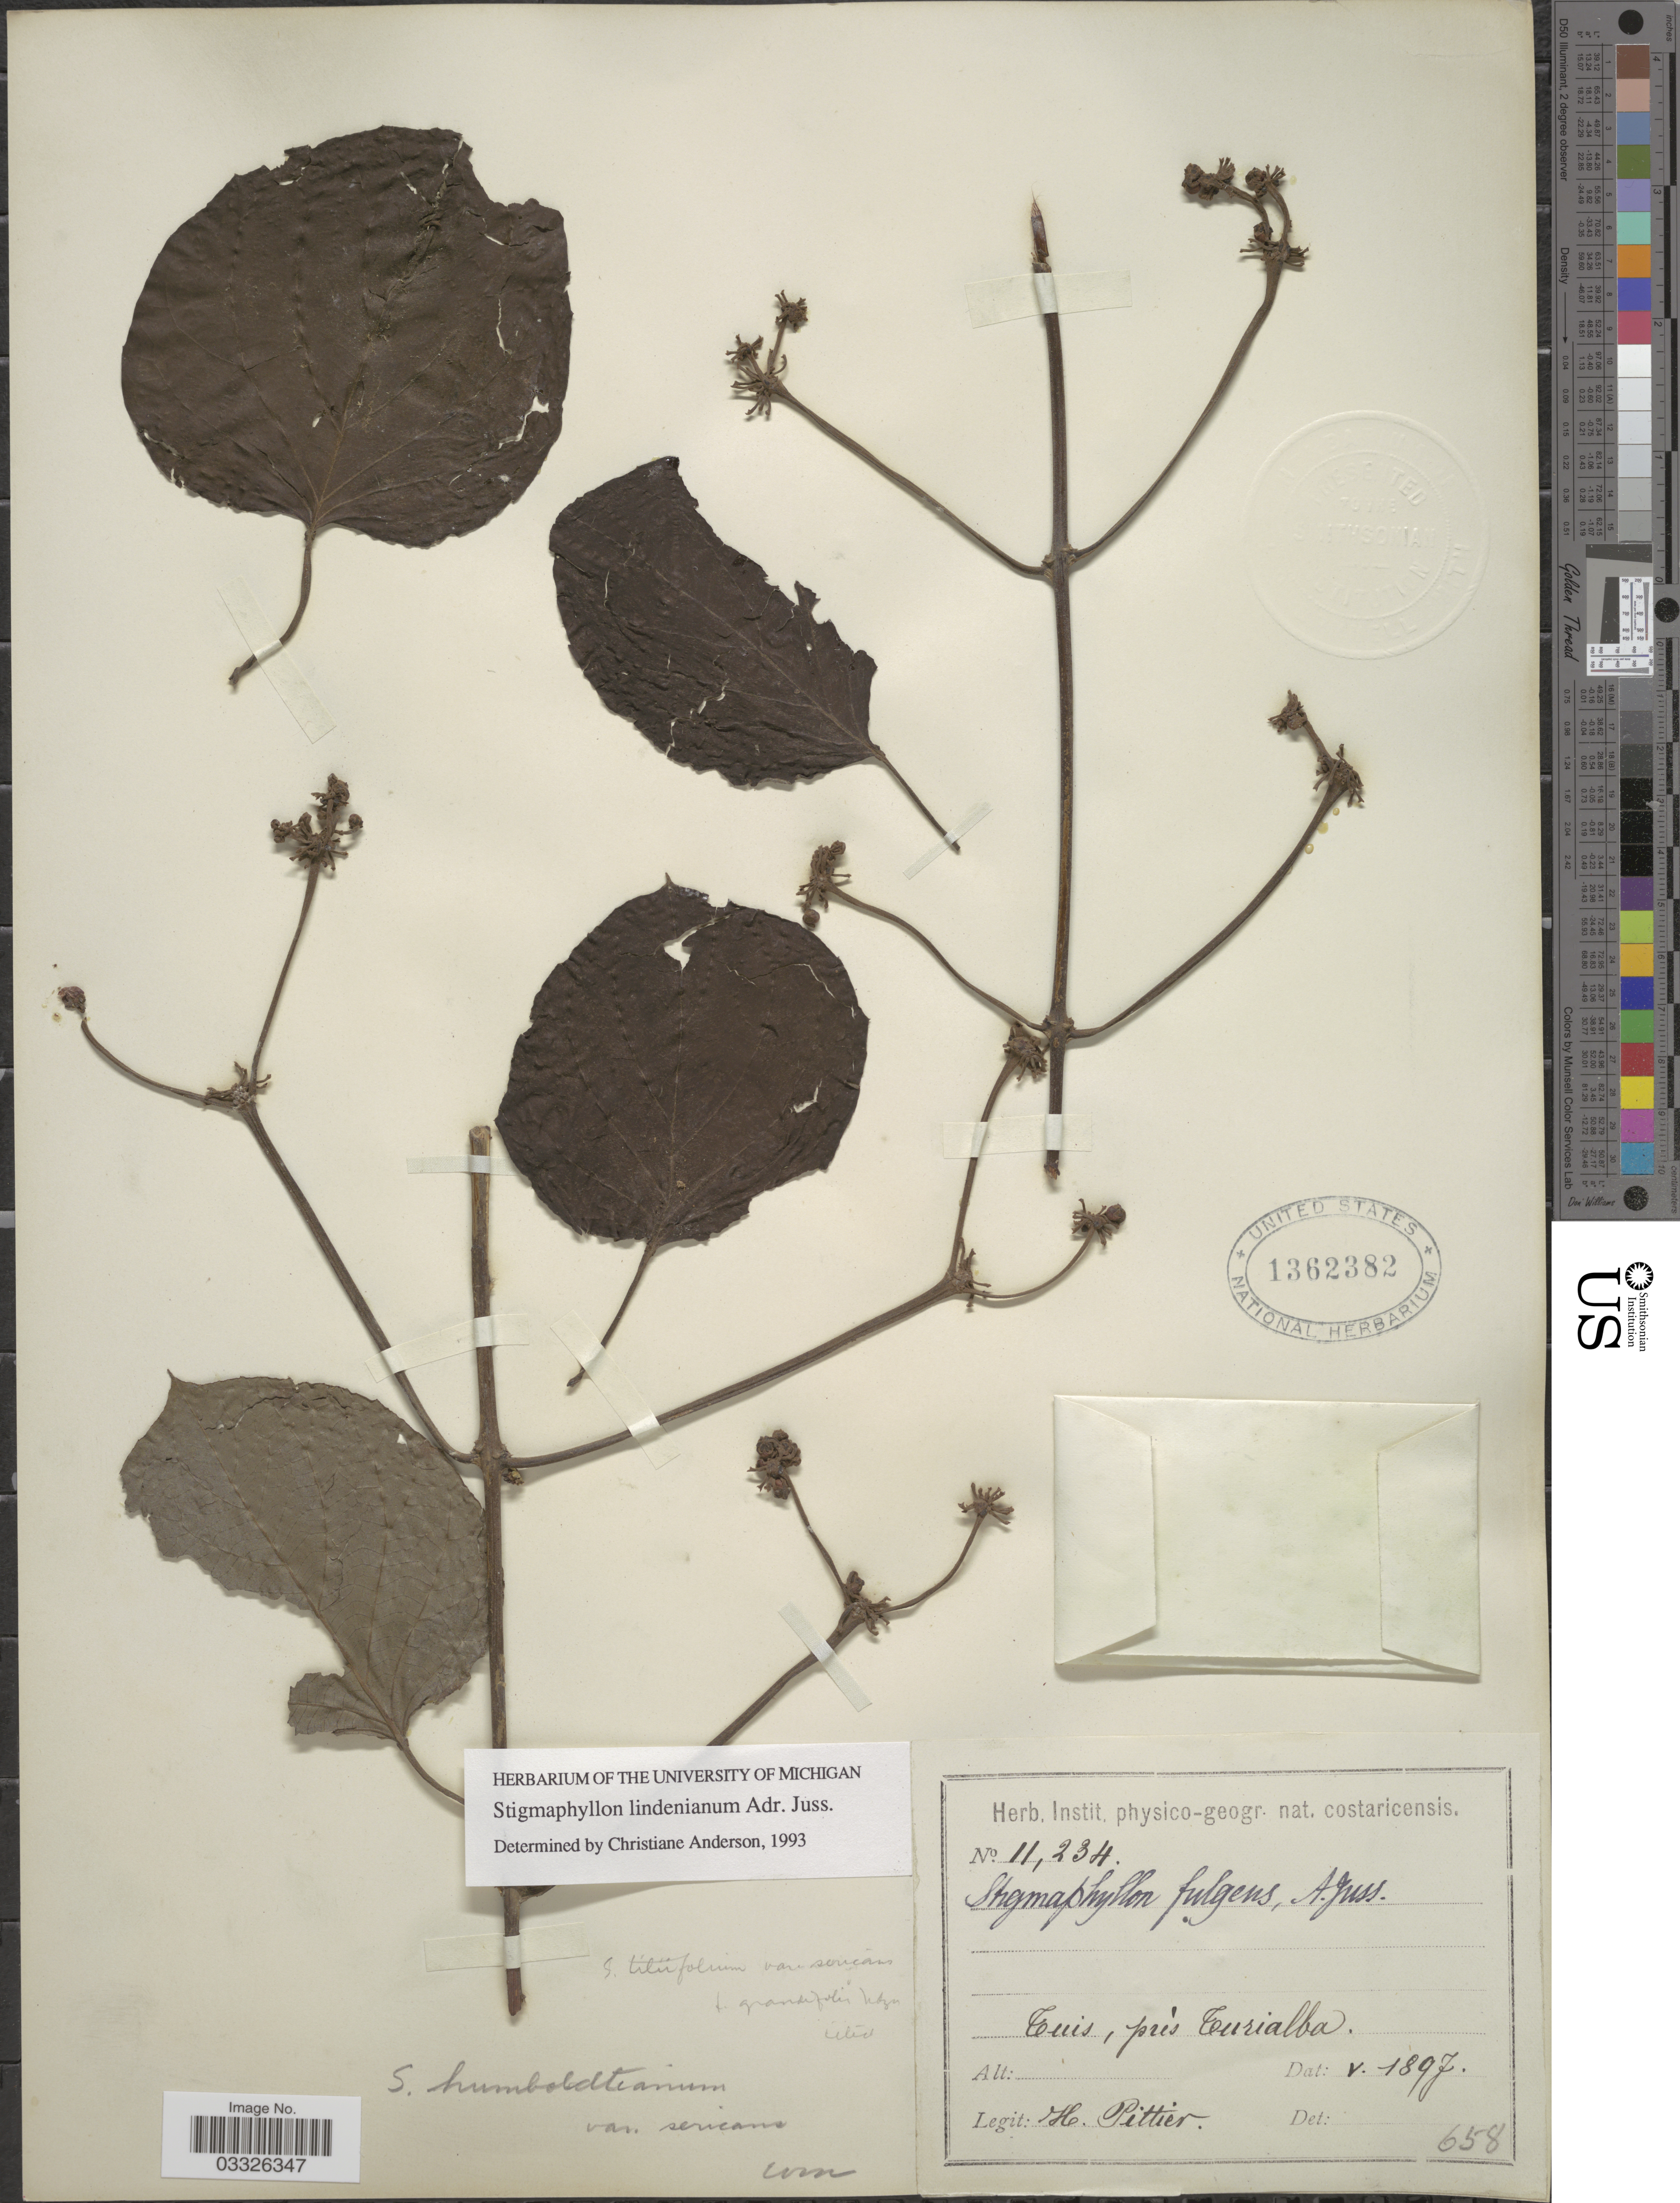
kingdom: Plantae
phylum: Tracheophyta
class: Magnoliopsida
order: Malpighiales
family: Malpighiaceae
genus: Stigmaphyllon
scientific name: Stigmaphyllon lindenianum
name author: A. Juss.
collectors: H. F. Pittier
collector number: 11234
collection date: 1897-05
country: Costa Rica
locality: Tuis, près Turialba.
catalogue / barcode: US 1362382